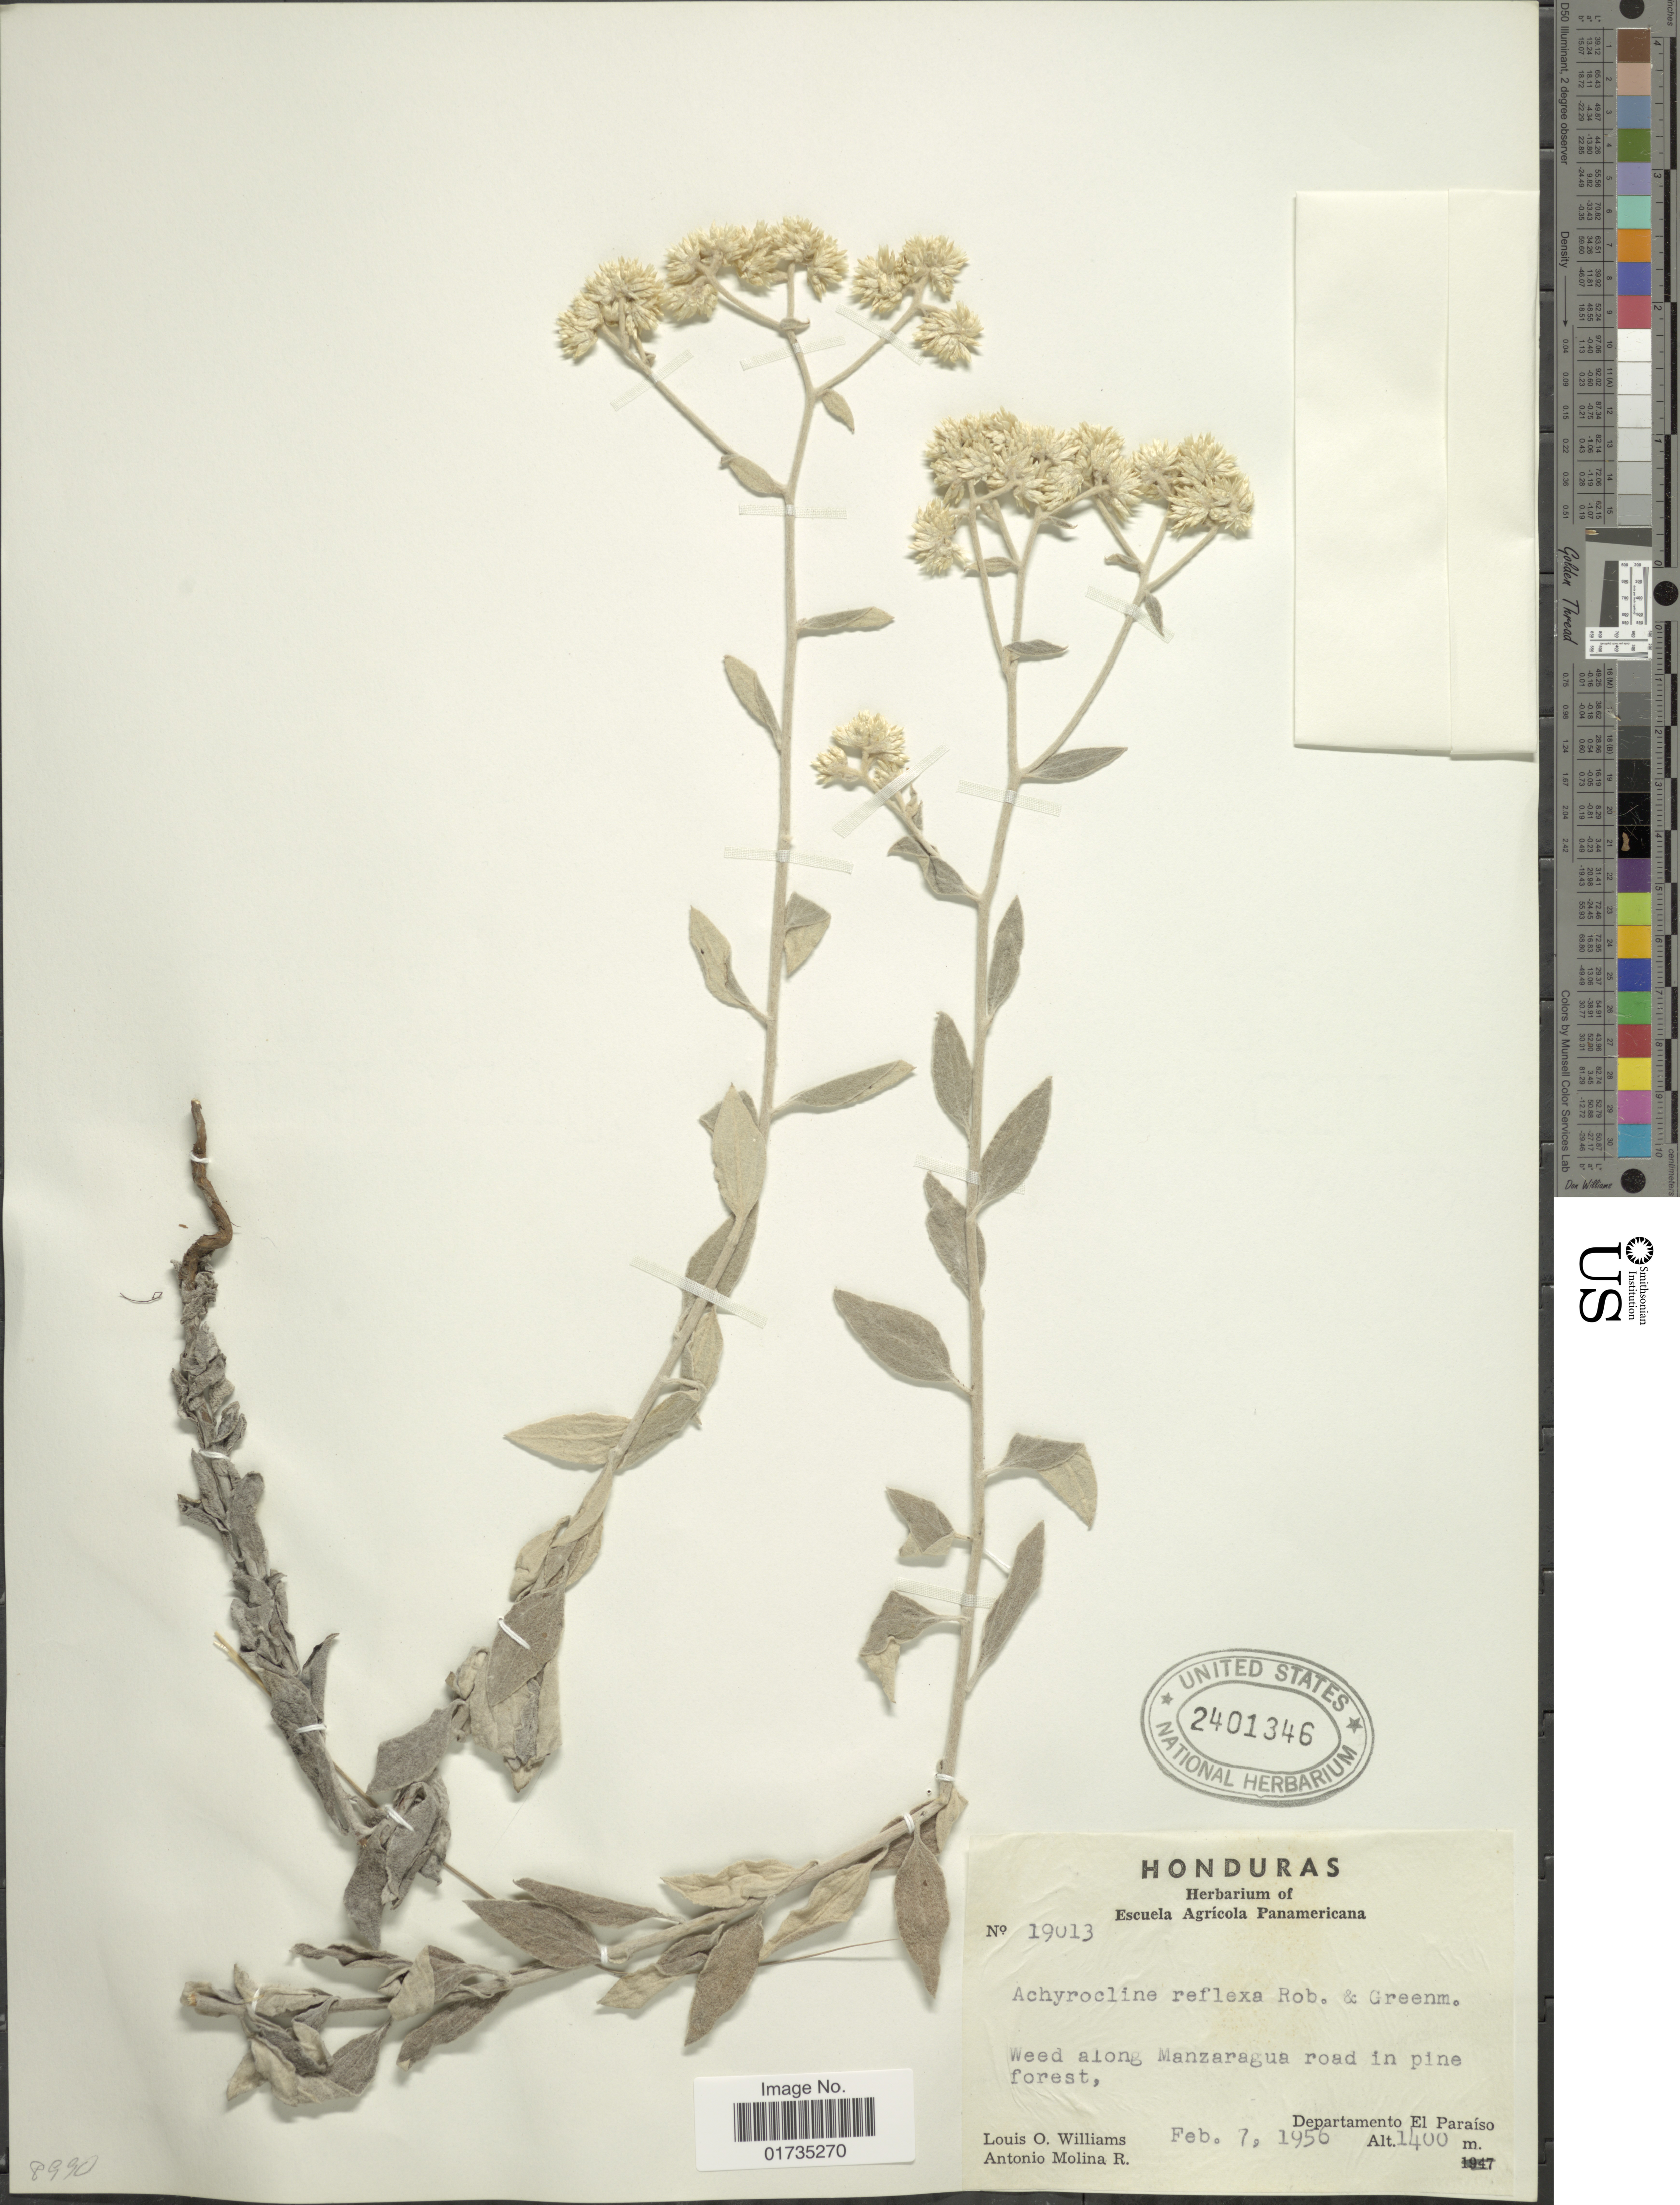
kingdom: Plantae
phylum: Tracheophyta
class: Magnoliopsida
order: Asterales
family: Asteraceae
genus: Achyrocline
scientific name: Achyrocline deflexa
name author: B.L. Rob. & Greenm.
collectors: L. O. Williams & A. Molina R.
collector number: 19013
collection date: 1956-02-07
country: Honduras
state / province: El Paraíso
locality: Honduras. Weed along Manzaragua road in pine forest, Departamento El Paraiso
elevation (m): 1400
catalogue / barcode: US 2401346